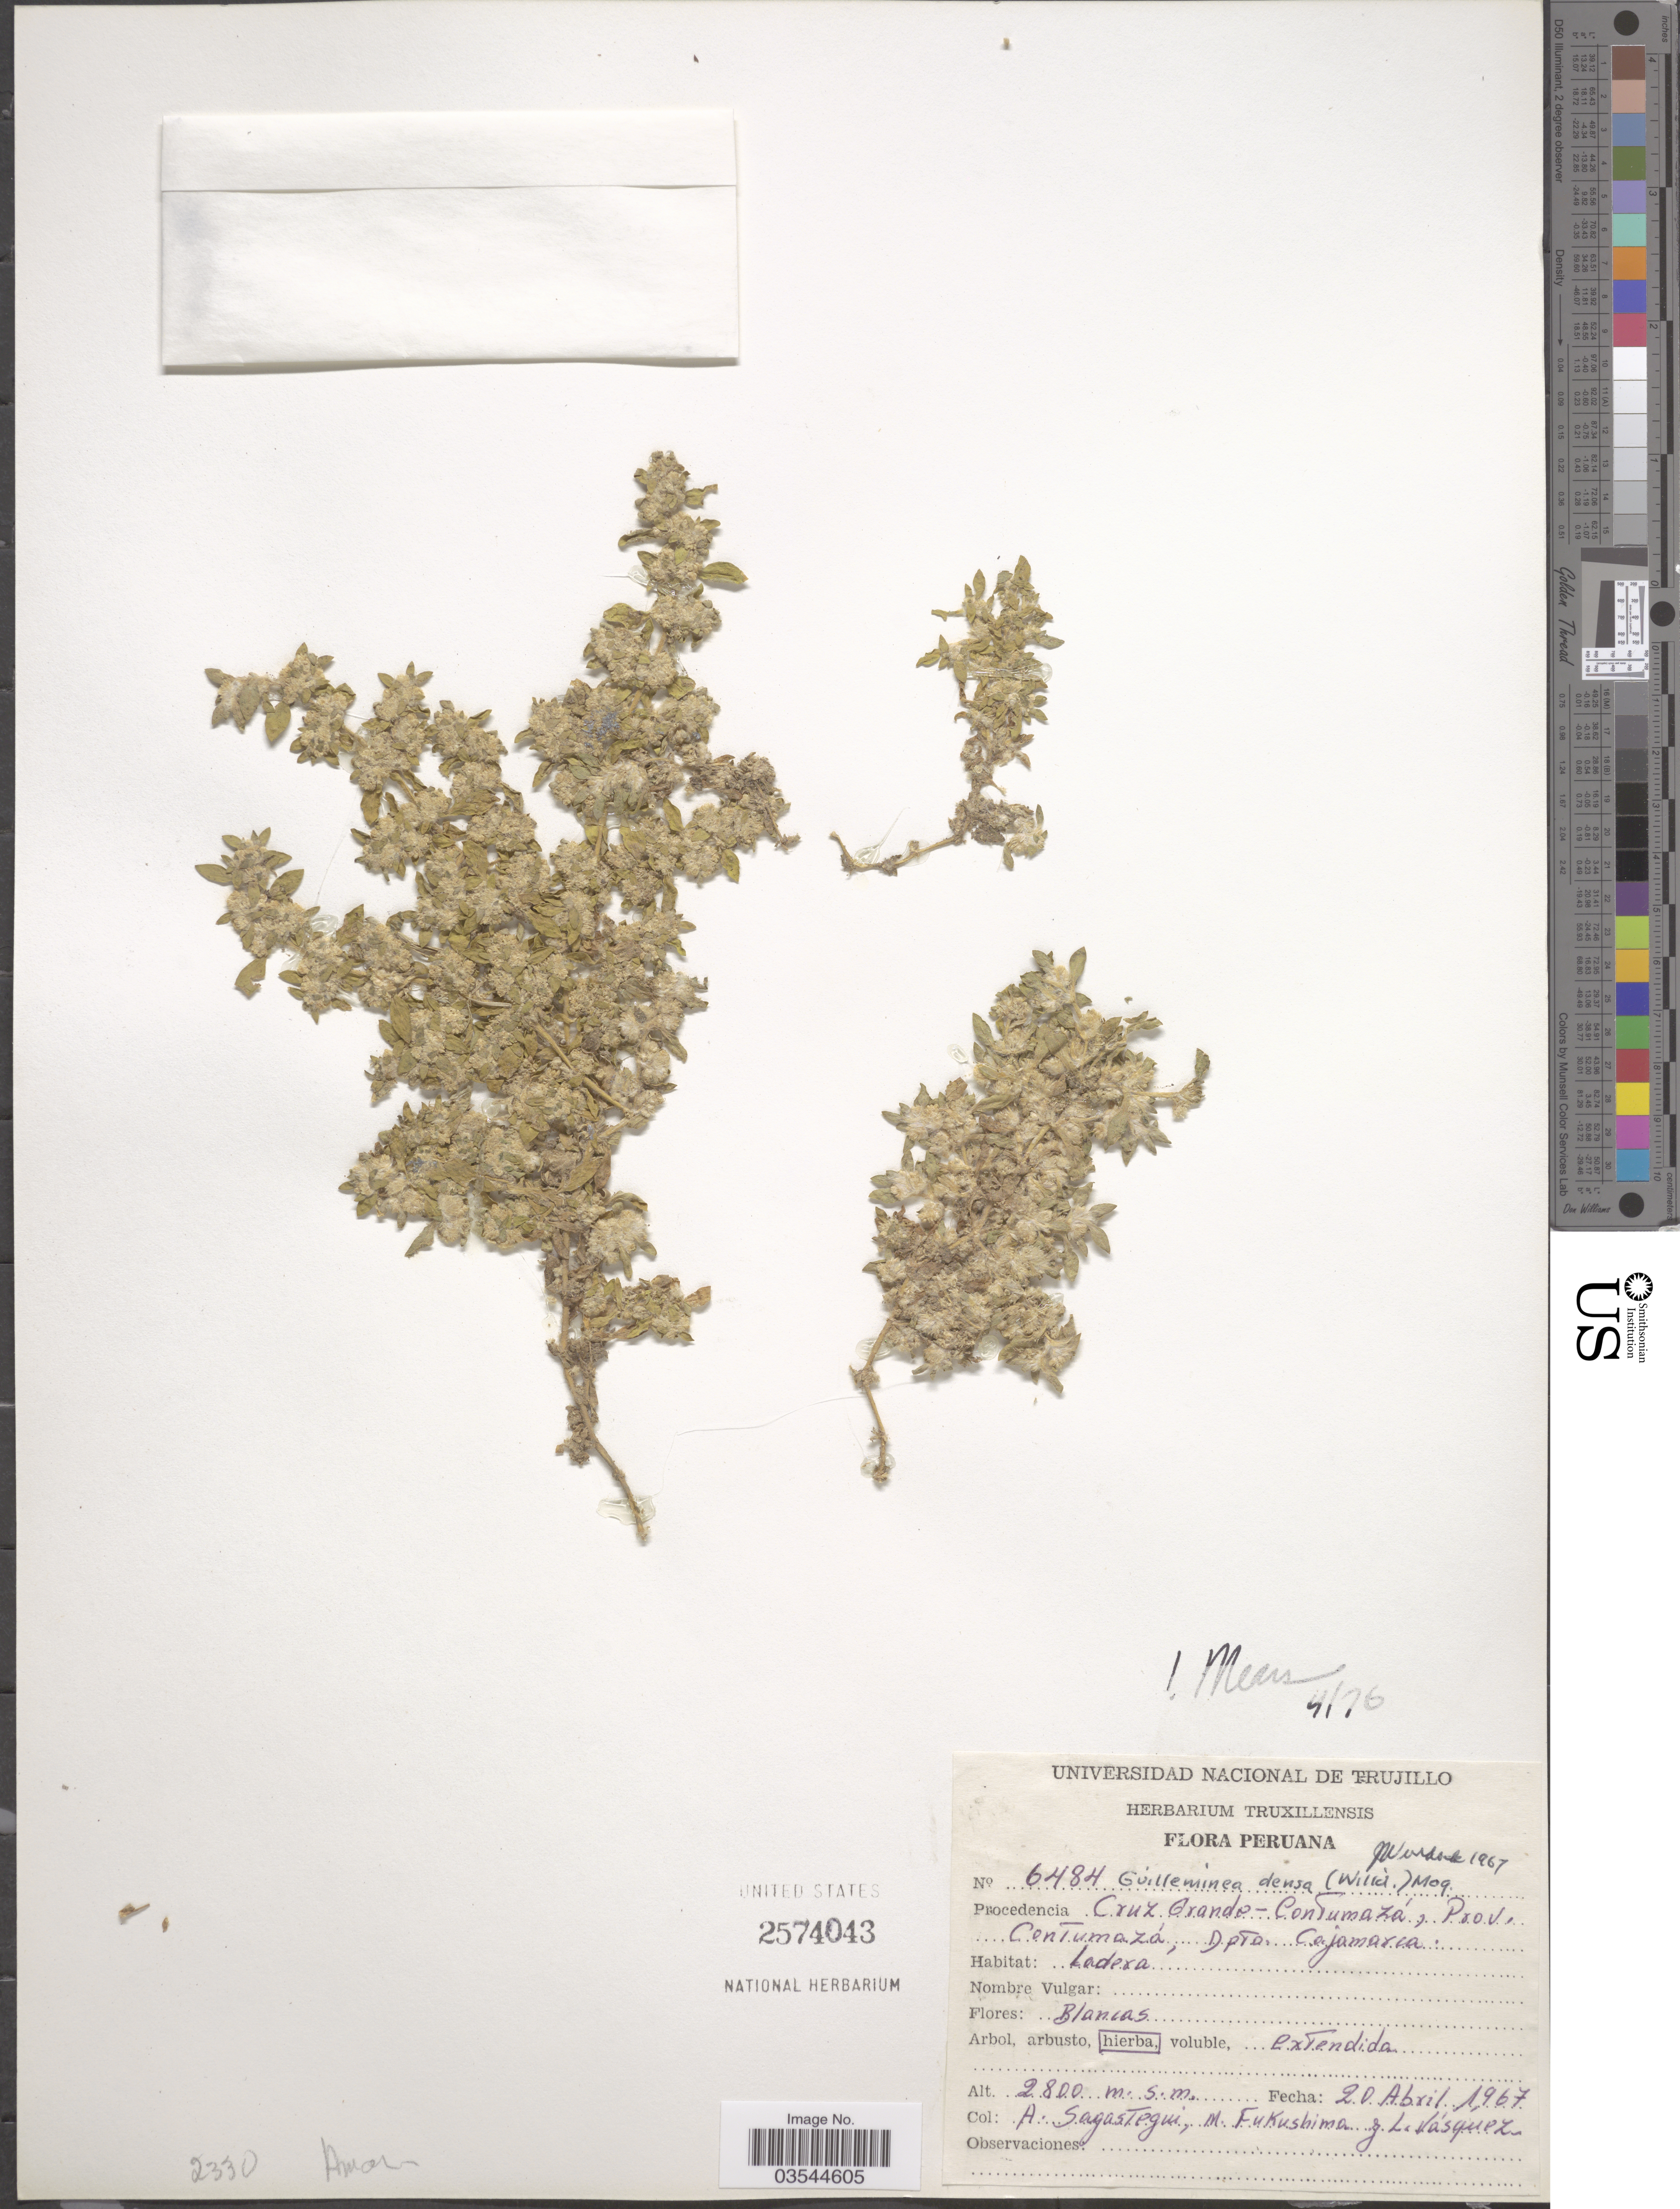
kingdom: Plantae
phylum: Tracheophyta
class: Magnoliopsida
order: Caryophyllales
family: Amaranthaceae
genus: Guilleminea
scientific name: Guilleminea densa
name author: (Humb. & Bonpl. ex Schult.) Moq.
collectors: A. Sagastegui, M. Fukushima & L. Vasquez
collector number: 6484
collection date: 1967-04-20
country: Peru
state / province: Cajamarca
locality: Procedencia Cruz Grande - Contumazá, Prov. Contumazá, Dpto. Cajamarca.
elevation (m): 2800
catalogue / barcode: US 2574043